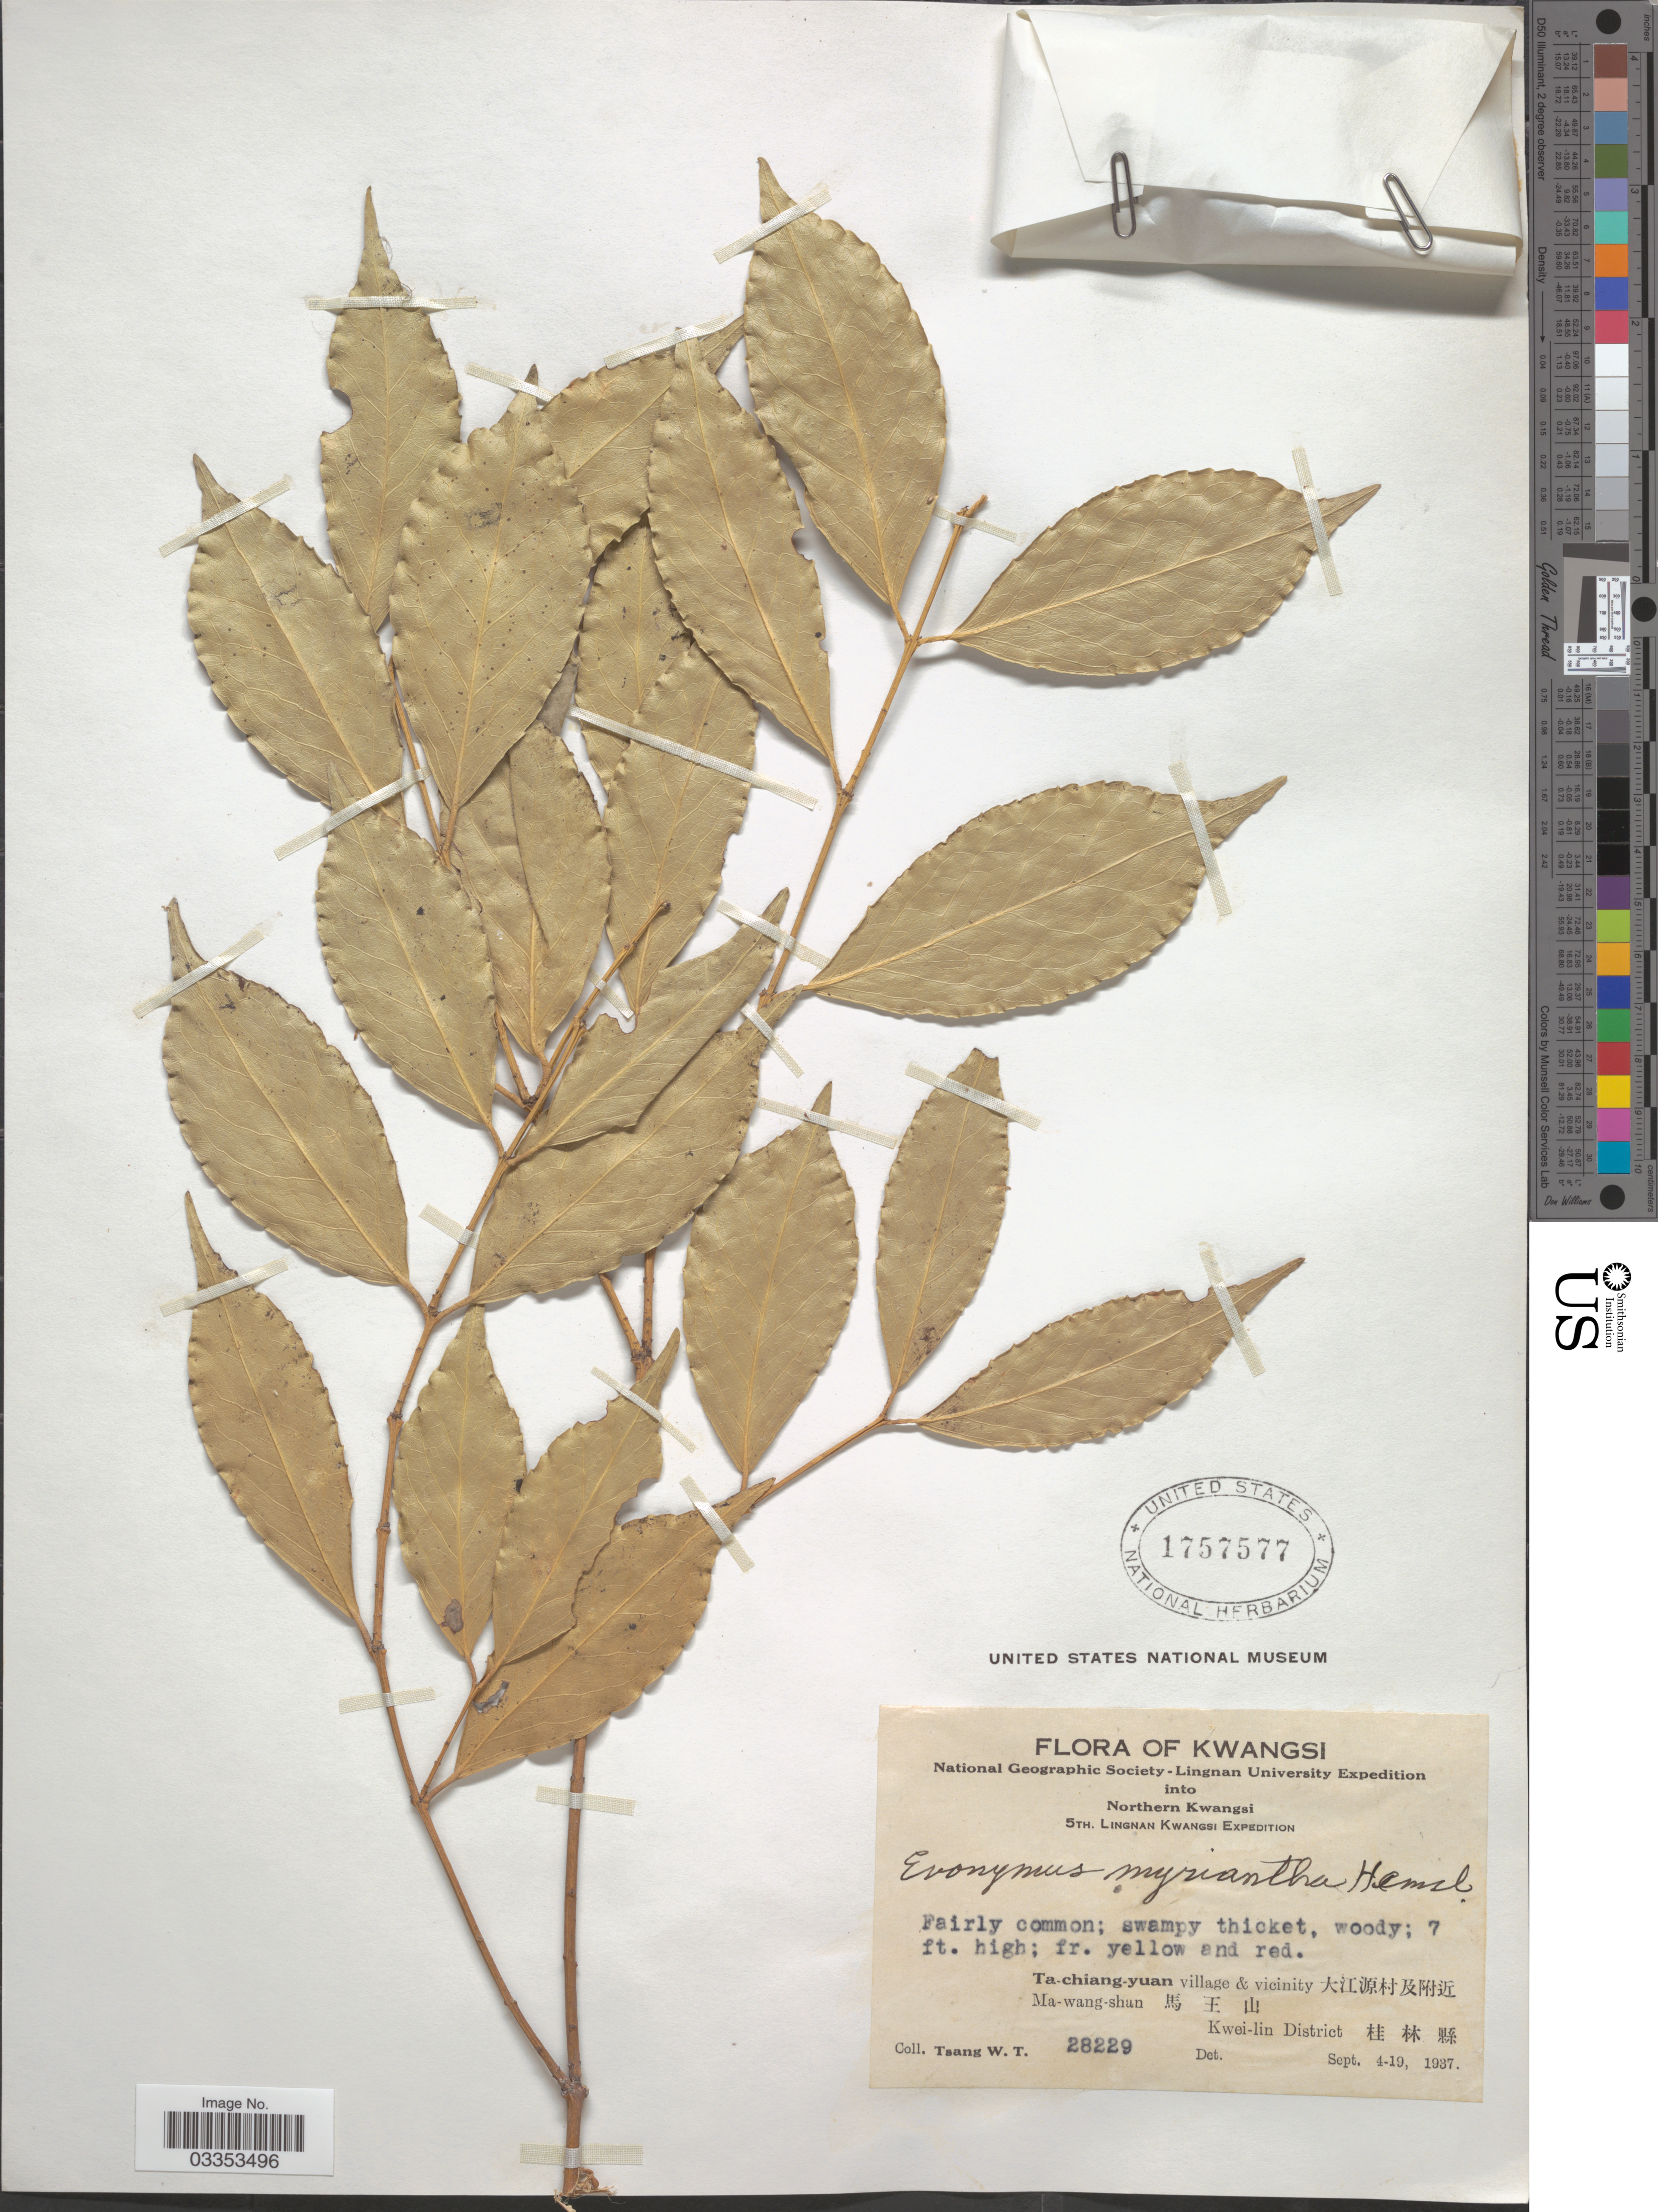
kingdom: Plantae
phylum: Tracheophyta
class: Magnoliopsida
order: Celastrales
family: Celastraceae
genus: Euonymus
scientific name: Euonymus myrianthus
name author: Hemsl.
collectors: W. T. Tsang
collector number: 28229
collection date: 1937-09-04/1937-09-19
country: China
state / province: Guangxi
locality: Kwangsi.Northern Kwangsi. Ta-chiang-yuan village & vicinity Ma-wang-shan . Kwei-lin District .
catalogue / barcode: US 1757577